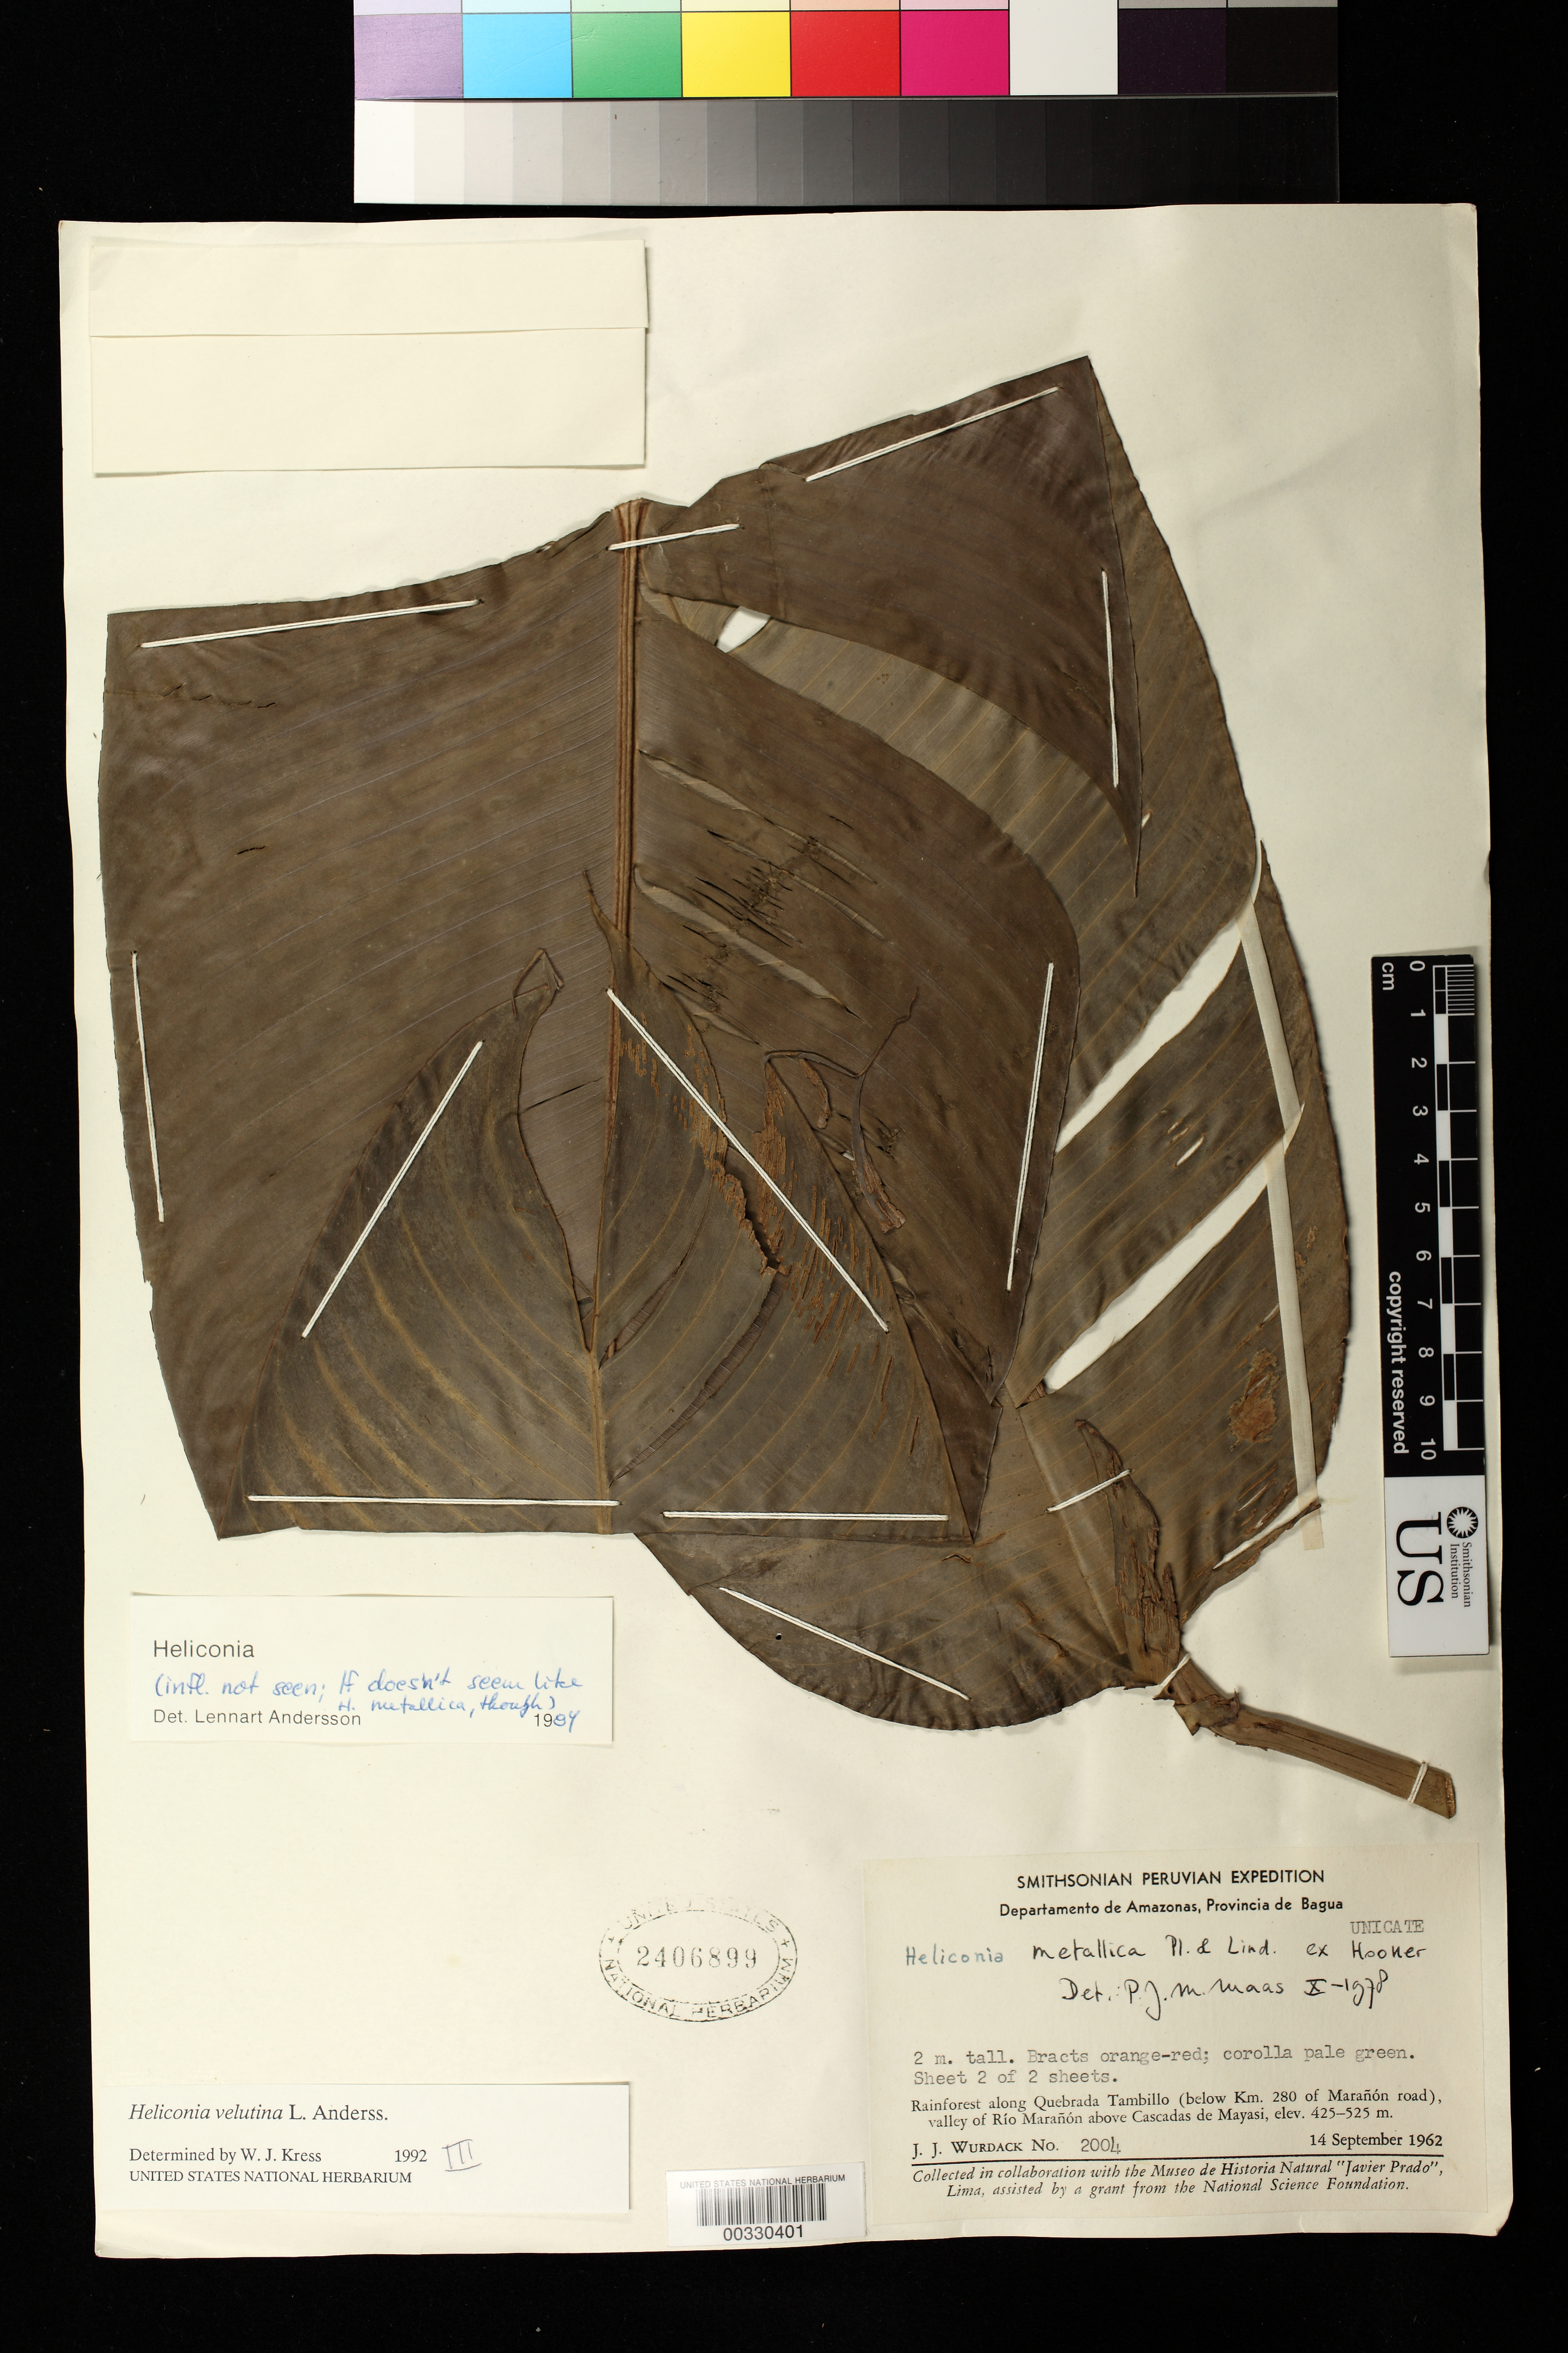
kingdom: Plantae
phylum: Tracheophyta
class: Liliopsida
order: Zingiberales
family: Heliconiaceae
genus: Heliconia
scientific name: Heliconia velutina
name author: L. Andersson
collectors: J. J. Wurdack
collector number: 2004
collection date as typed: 14 Sep 1962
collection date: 1962-09-14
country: Peru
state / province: Amazonas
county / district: Bagua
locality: rainforest along Quebrada Tambillo, valley of Río Maranon above Cascadas de Mayasi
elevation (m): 425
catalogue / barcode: US 2406899